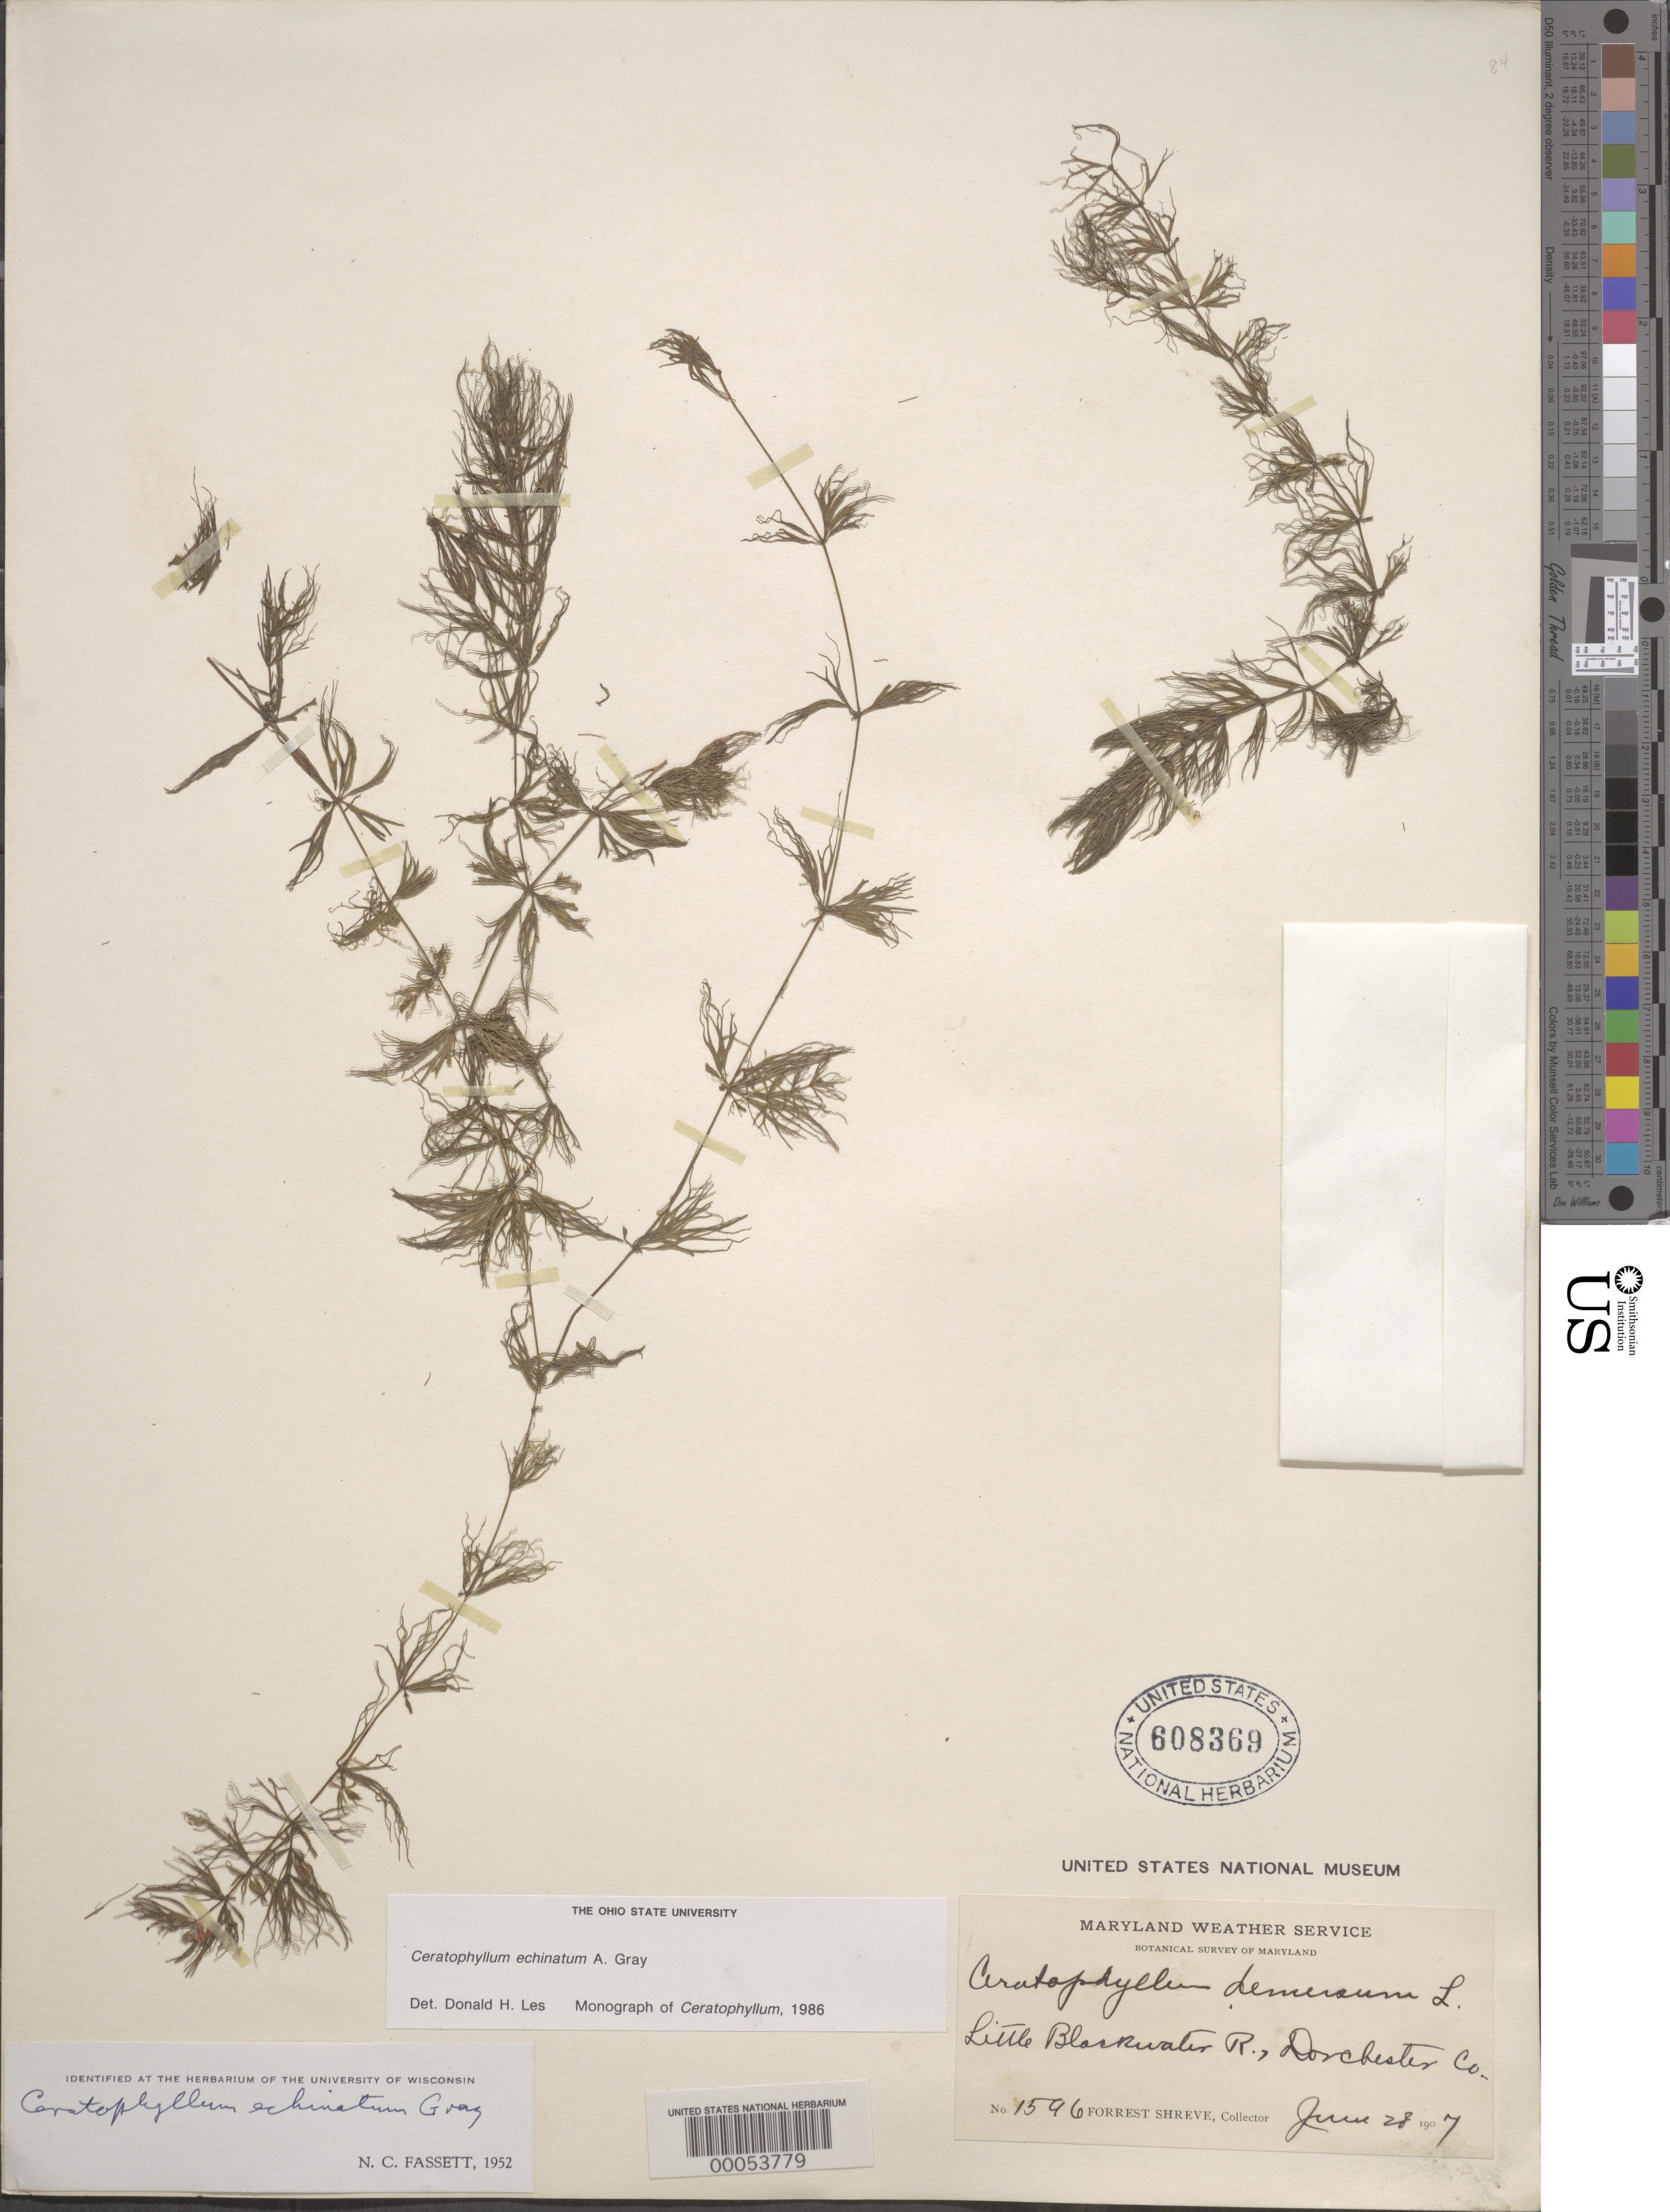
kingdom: Plantae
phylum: Tracheophyta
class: Magnoliopsida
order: Ceratophyllales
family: Ceratophyllaceae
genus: Ceratophyllum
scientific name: Ceratophyllum demersum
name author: L.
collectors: F. Shreve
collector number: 1596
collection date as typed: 28 Jun 1907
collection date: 1907-06-28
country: United States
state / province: Maryland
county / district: Dorchester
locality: Little blackwater river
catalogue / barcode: US 608369